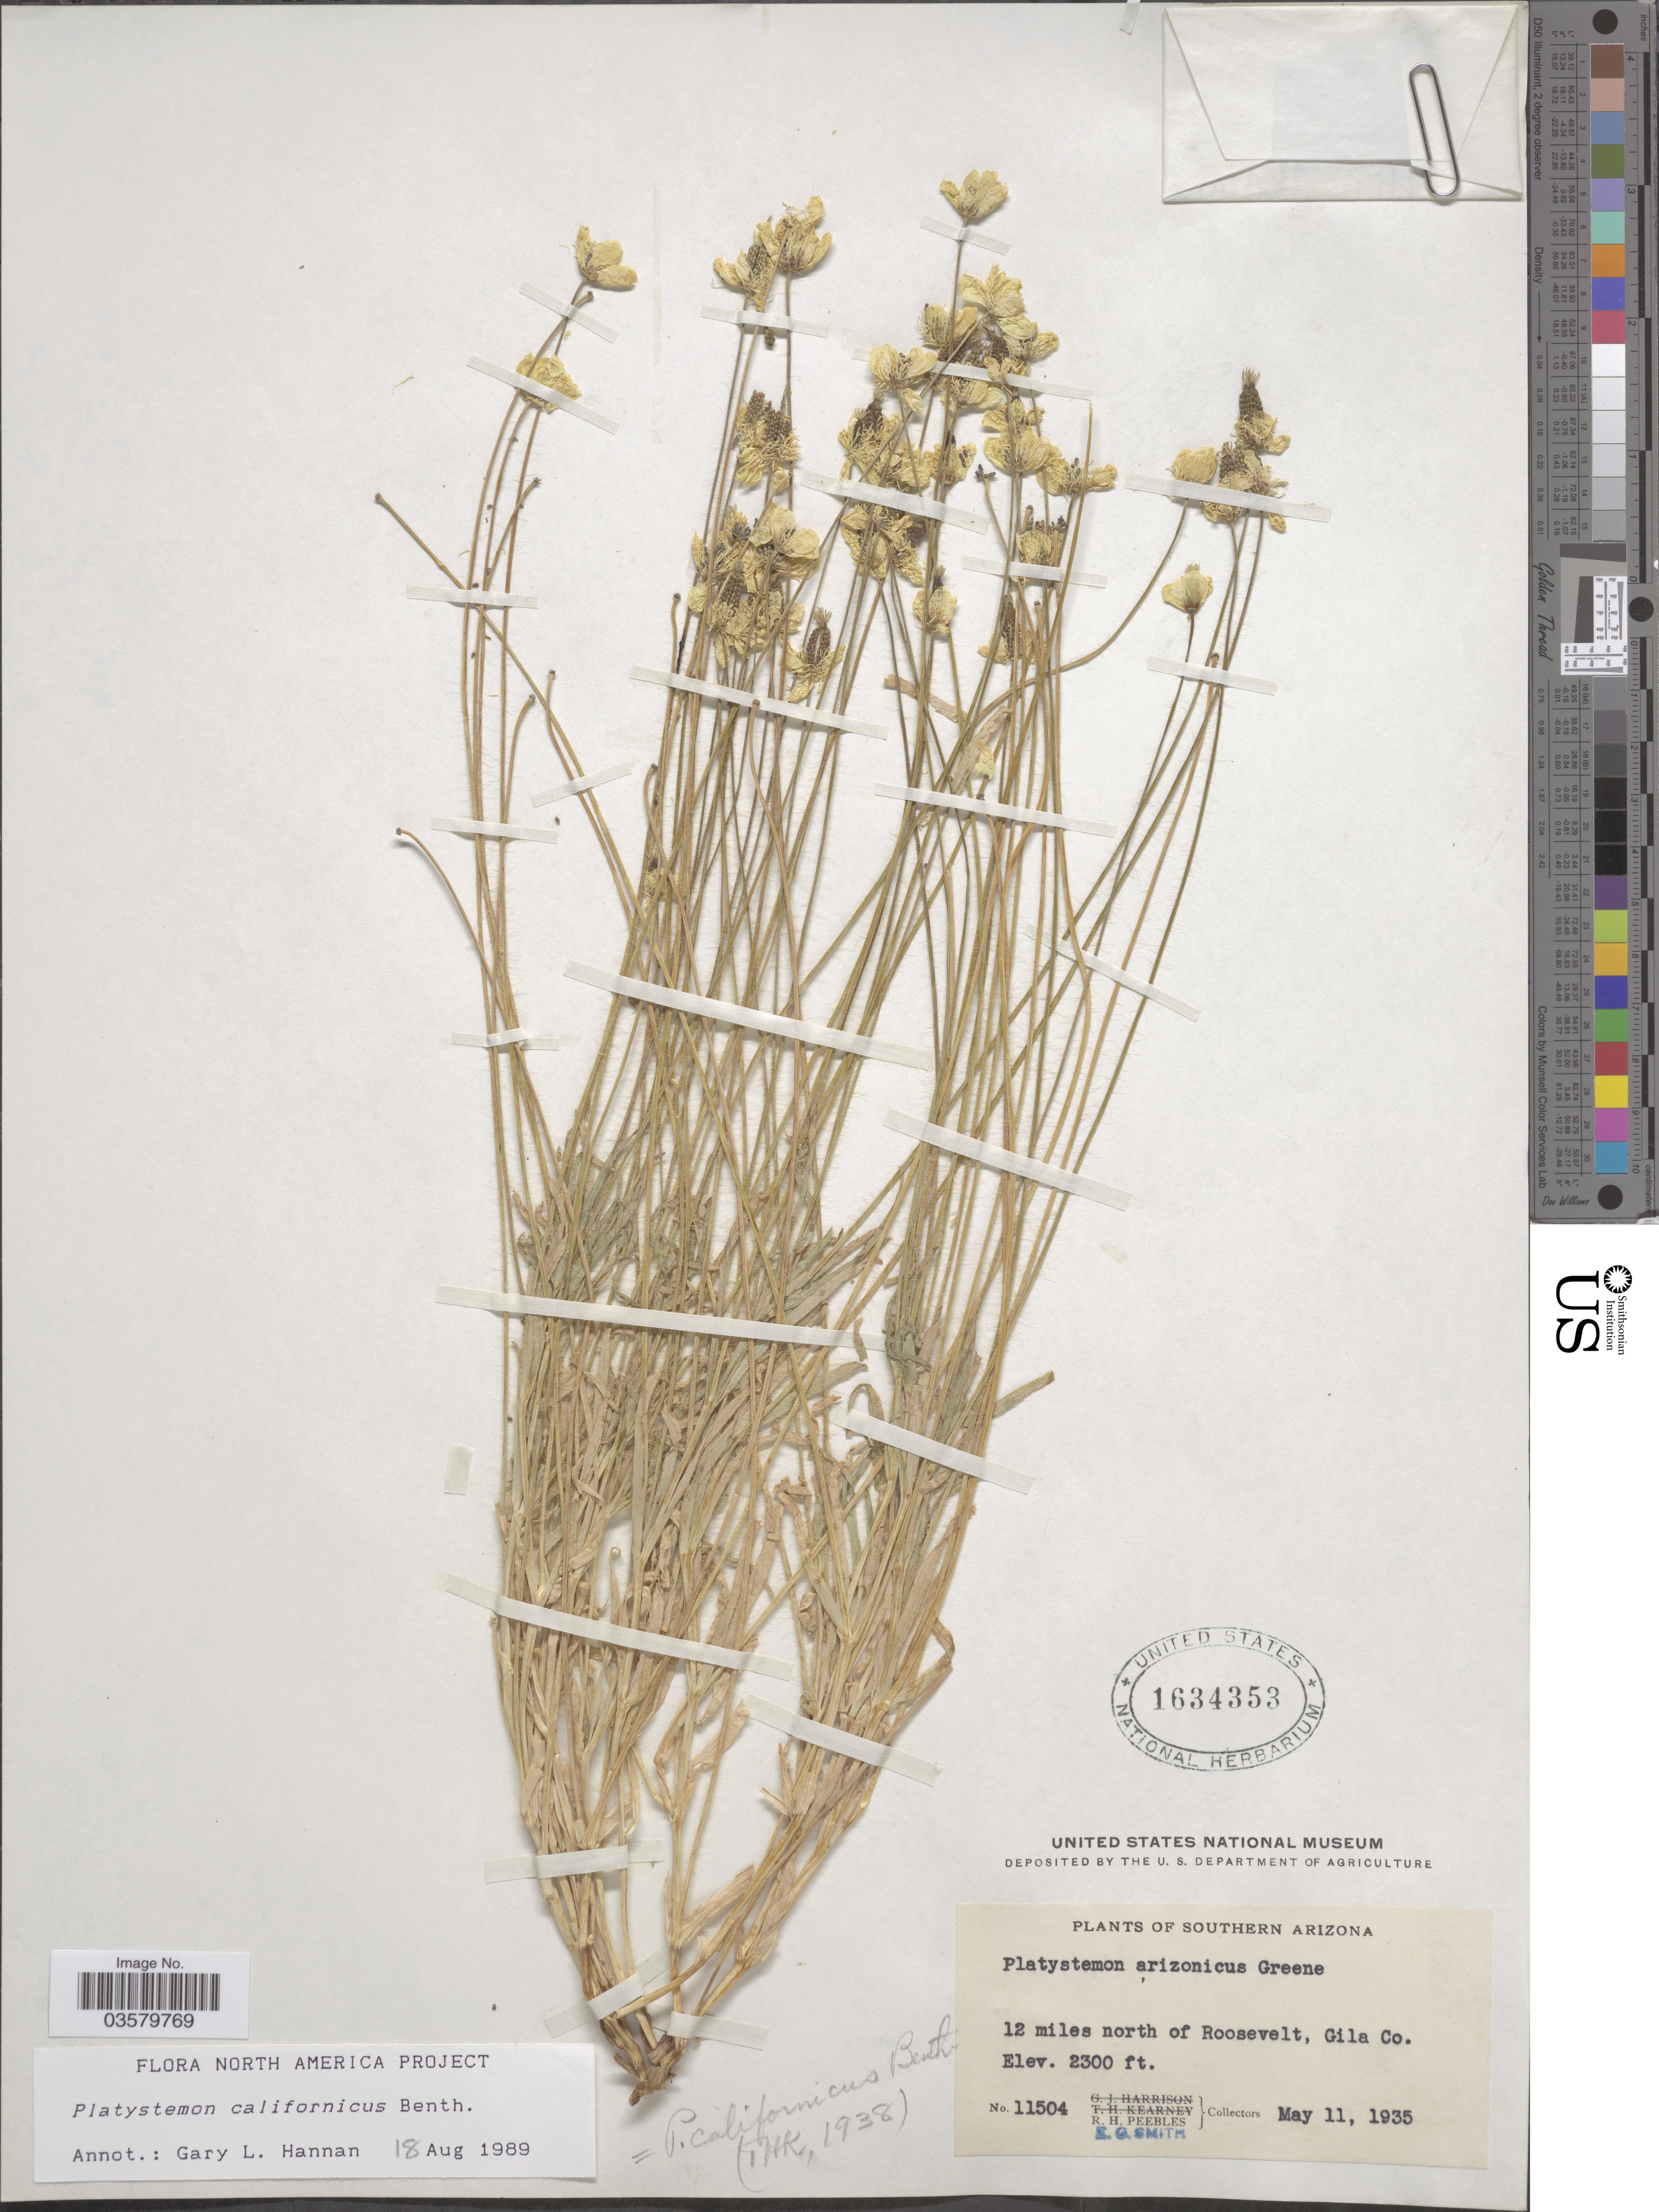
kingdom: Plantae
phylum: Tracheophyta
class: Magnoliopsida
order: Ranunculales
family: Papaveraceae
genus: Platystemon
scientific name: Platystemon californicus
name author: Benth.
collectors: R. H. Peebles & E. G. Smith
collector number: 11504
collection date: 1935-05-11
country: United States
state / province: Arizona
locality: Southern Arizona. 12 miles north of Roosevelt, Gila Co.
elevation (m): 701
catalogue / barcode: US 1634353